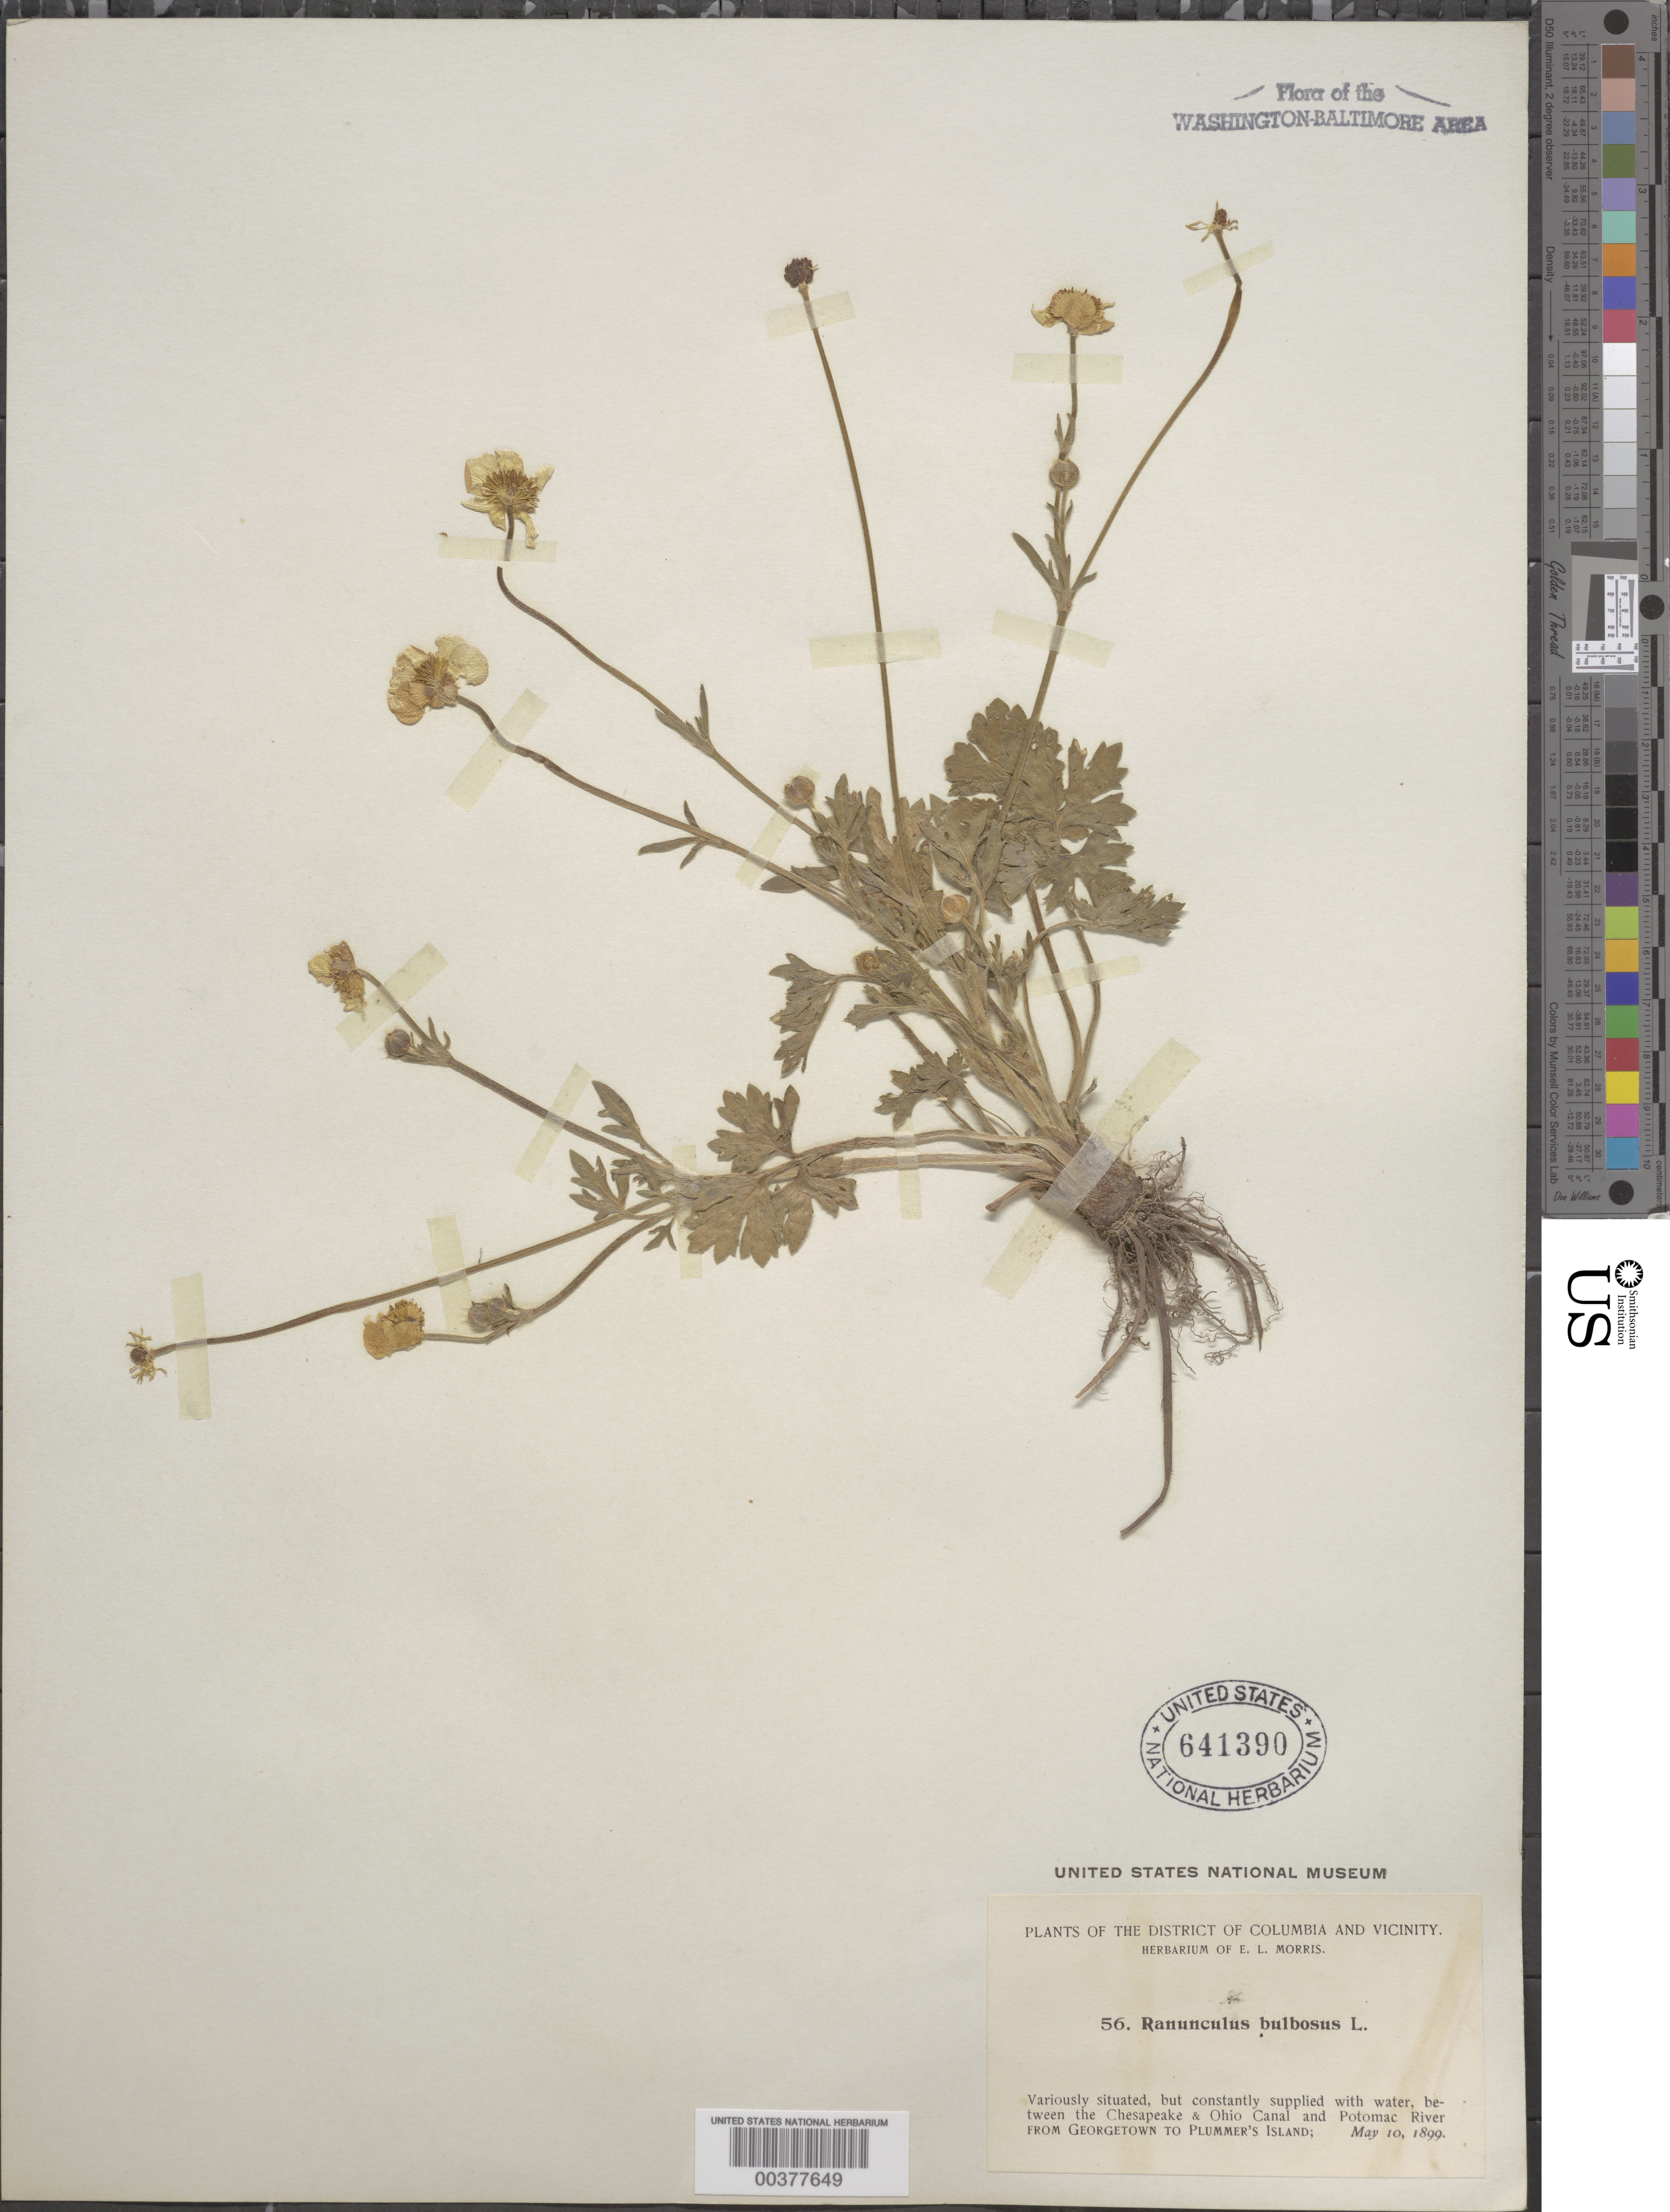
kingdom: Plantae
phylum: Tracheophyta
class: Magnoliopsida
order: Ranunculales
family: Ranunculaceae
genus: Ranunculus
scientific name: Ranunculus bulbosus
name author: L.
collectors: E. L. Morris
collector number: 56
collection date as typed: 10 May 1899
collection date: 1899-05-10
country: United States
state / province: District of Columbia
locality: From Georgetown to Plummers Island, between the Canal and river C. & O. Canal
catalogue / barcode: US 641390